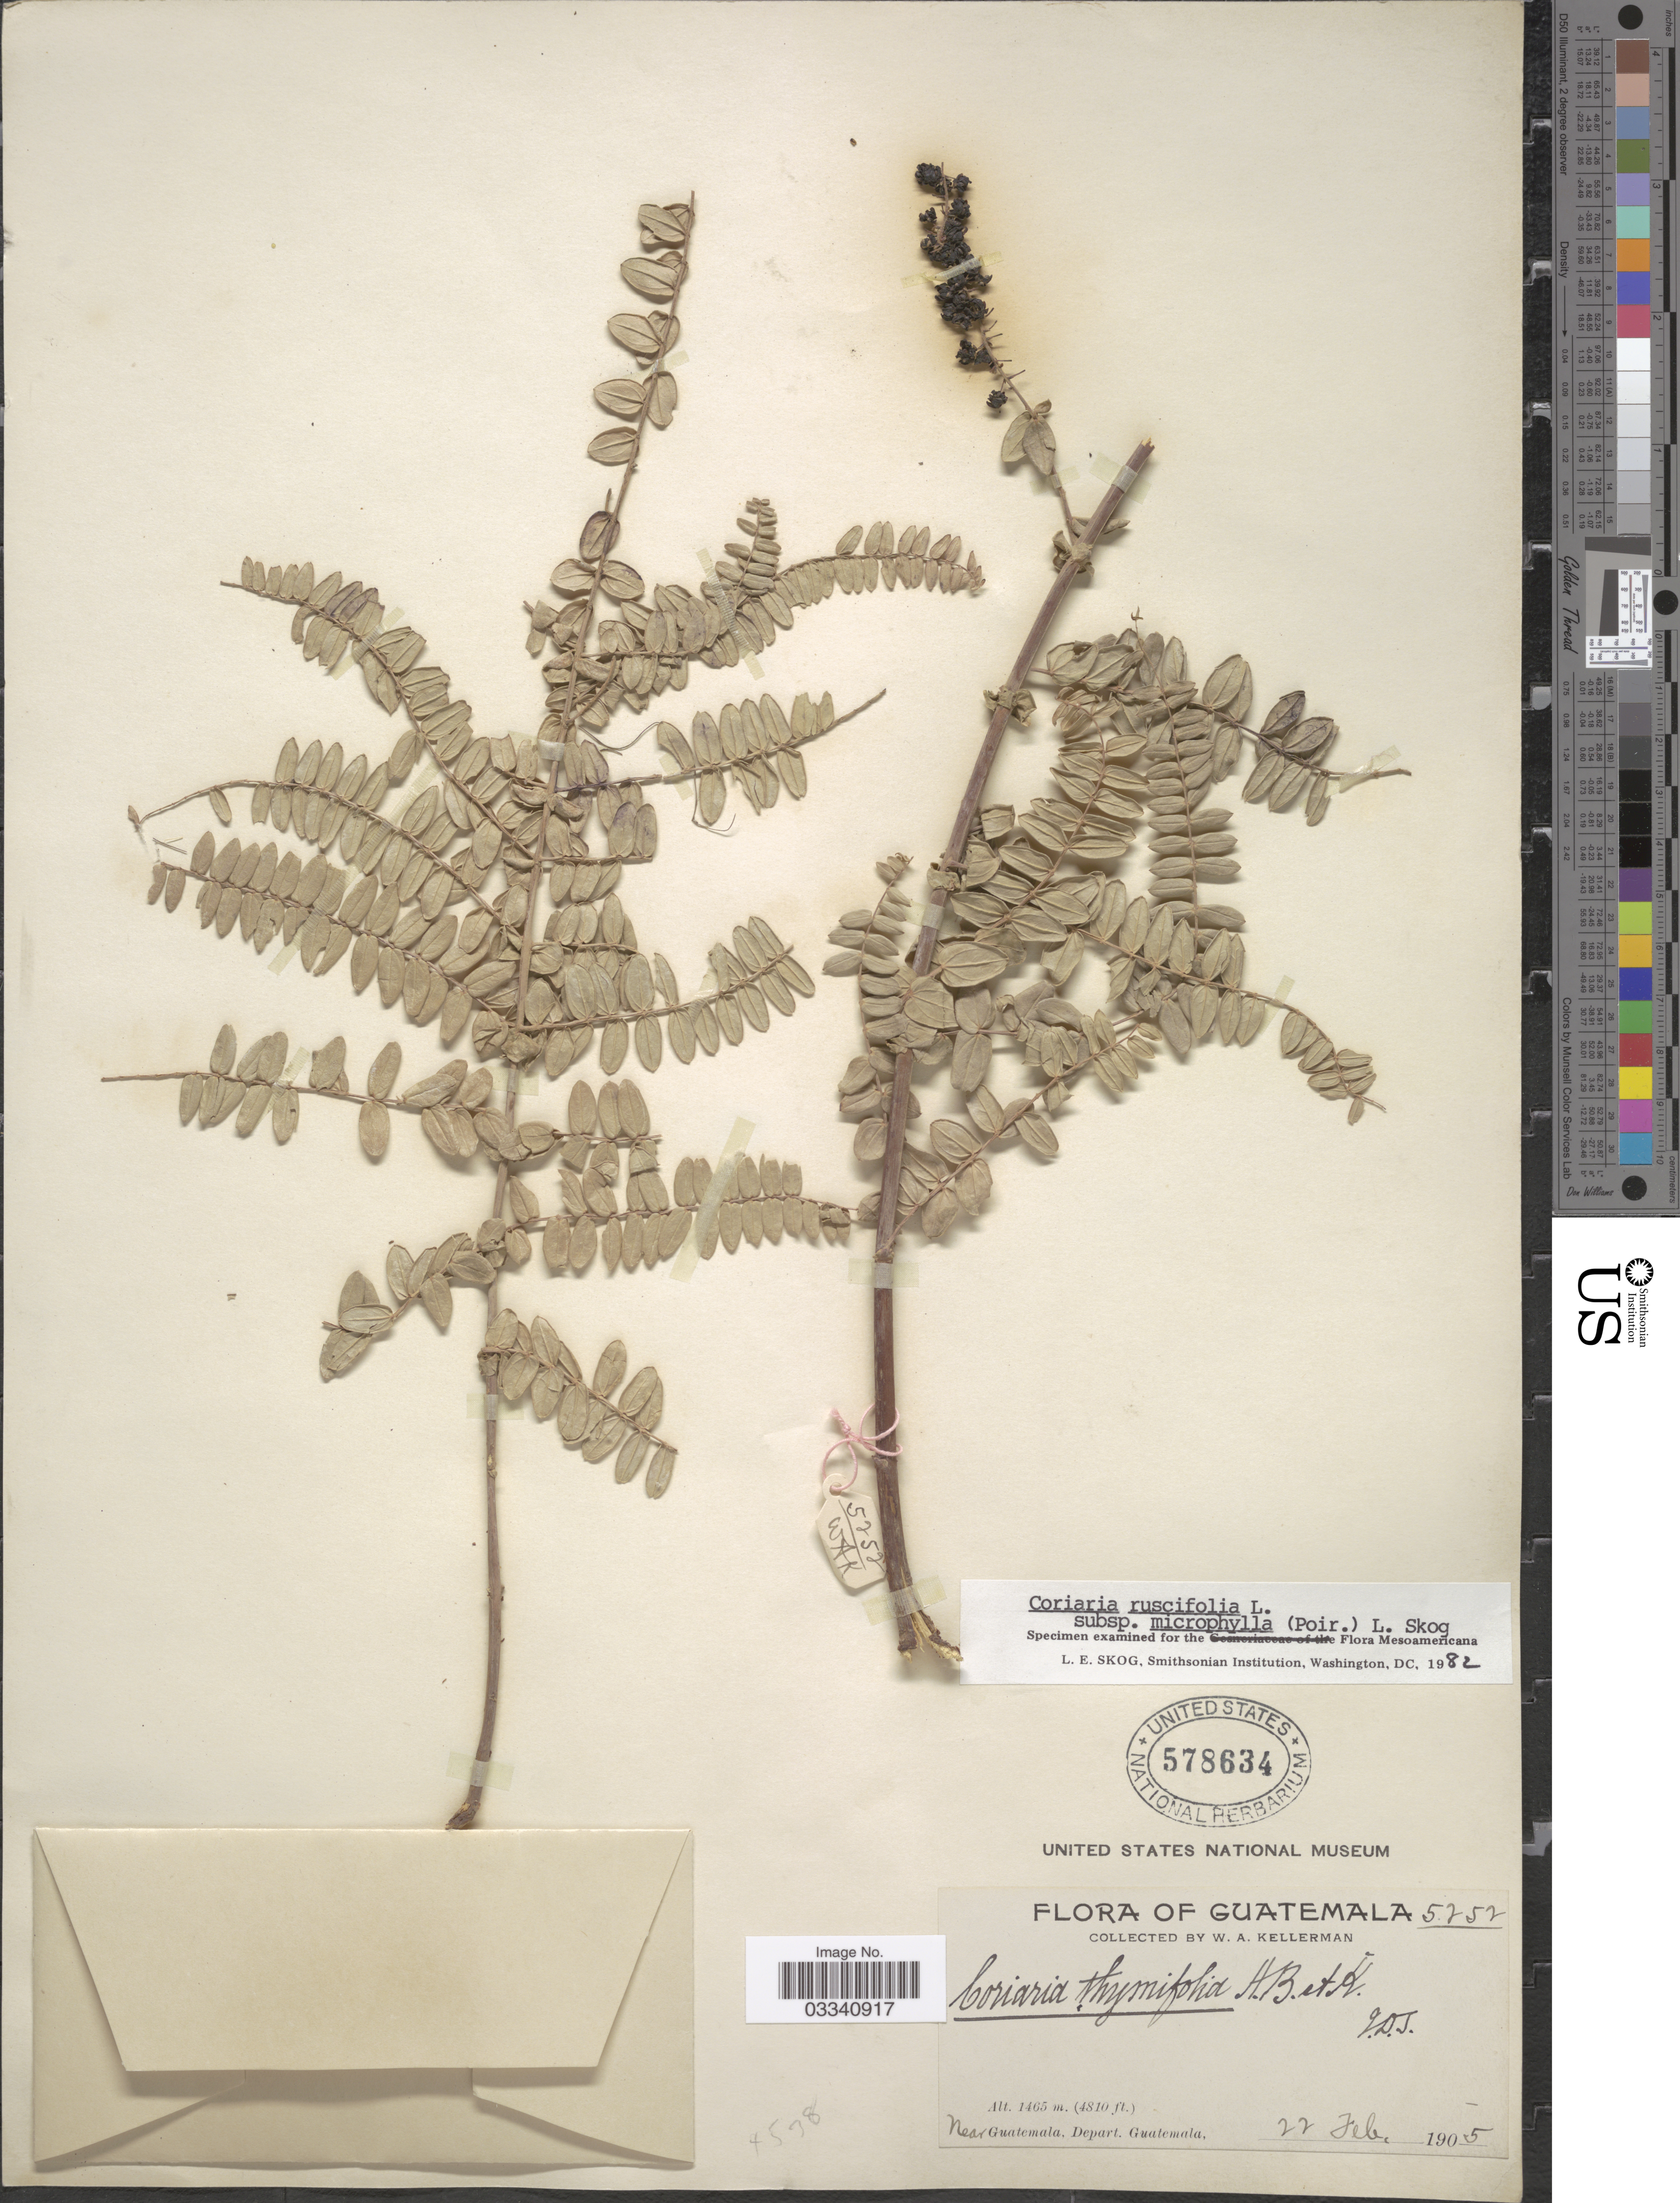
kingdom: Plantae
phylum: Tracheophyta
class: Magnoliopsida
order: Cucurbitales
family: Coriariaceae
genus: Coriaria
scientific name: Coriaria ruscifolia subsp. microphylla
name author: (Poir.) L.E. Skog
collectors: W. Kellerman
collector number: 5252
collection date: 1905-02-22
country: Guatemala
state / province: Guatemala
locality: Near Guatemala, Depart. Guatemala.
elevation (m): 1465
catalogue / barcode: US 578634